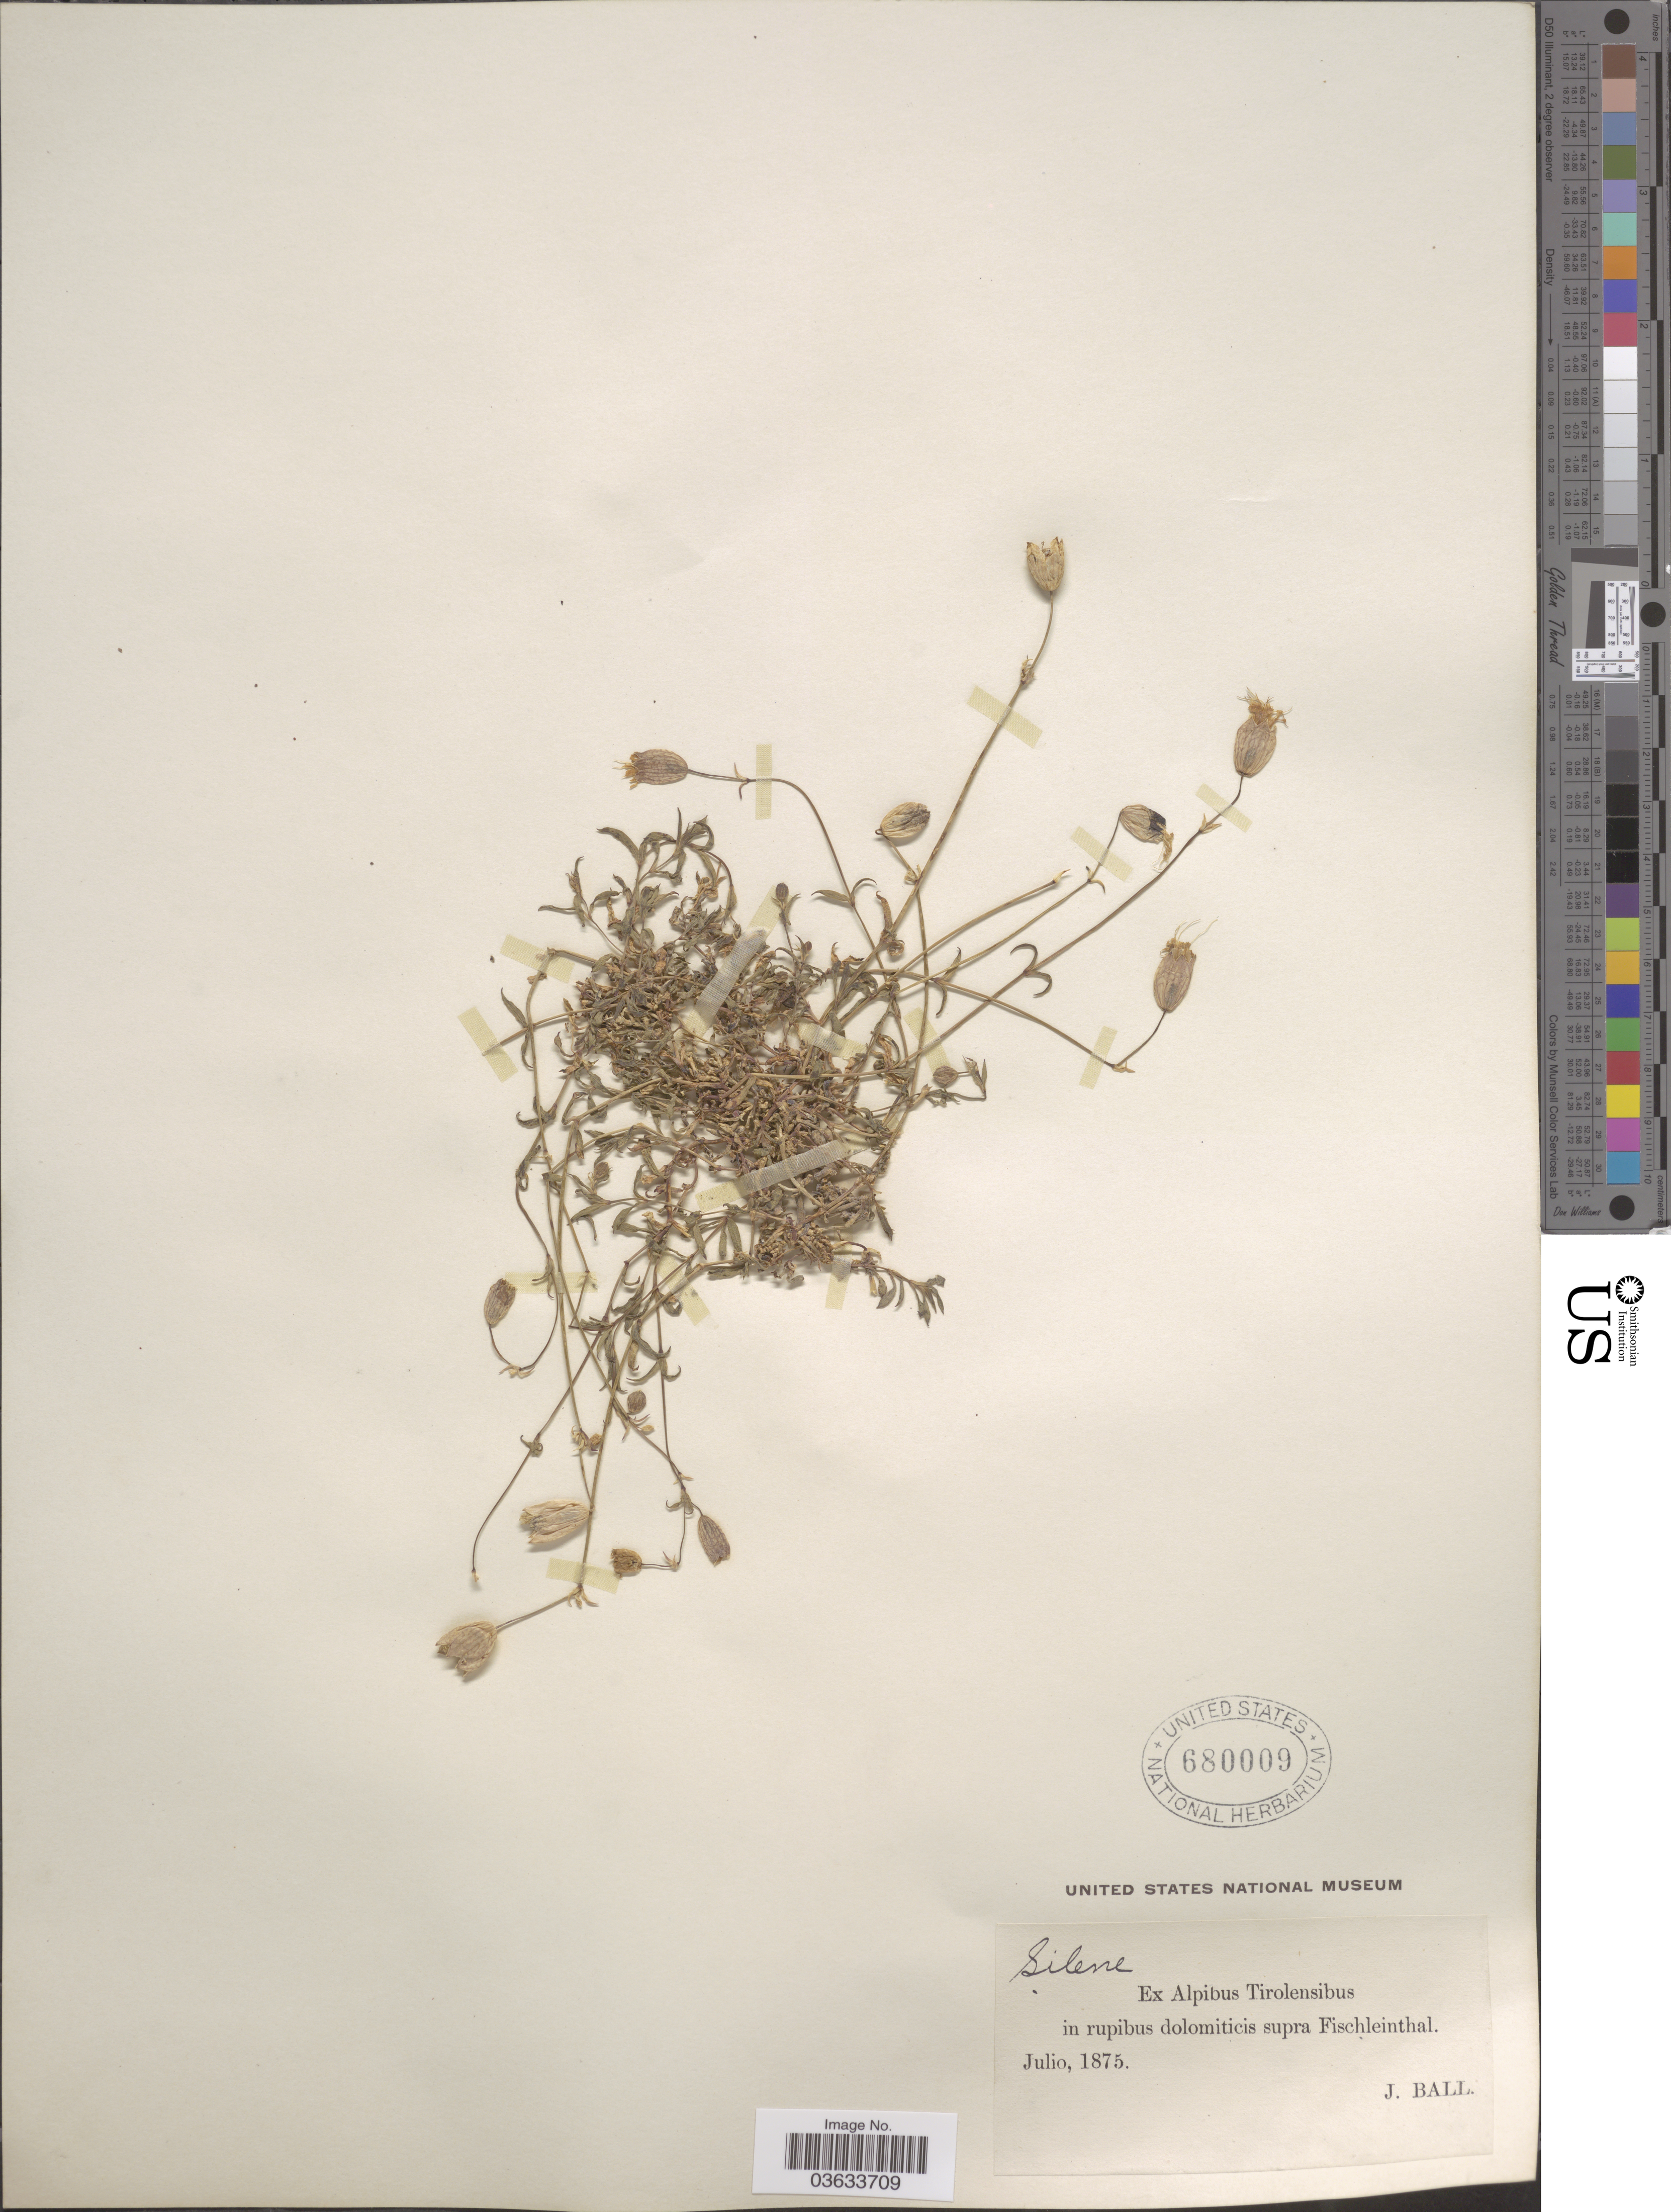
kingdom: Plantae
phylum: Tracheophyta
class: Magnoliopsida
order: Caryophyllales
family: Caryophyllaceae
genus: Silene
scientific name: Silene sp.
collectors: J. Ball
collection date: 1875-07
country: Italy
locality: Ex Alpibus Tirolensibus in rupibus dolomiticis supra Fischleinthal.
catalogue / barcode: US 680009